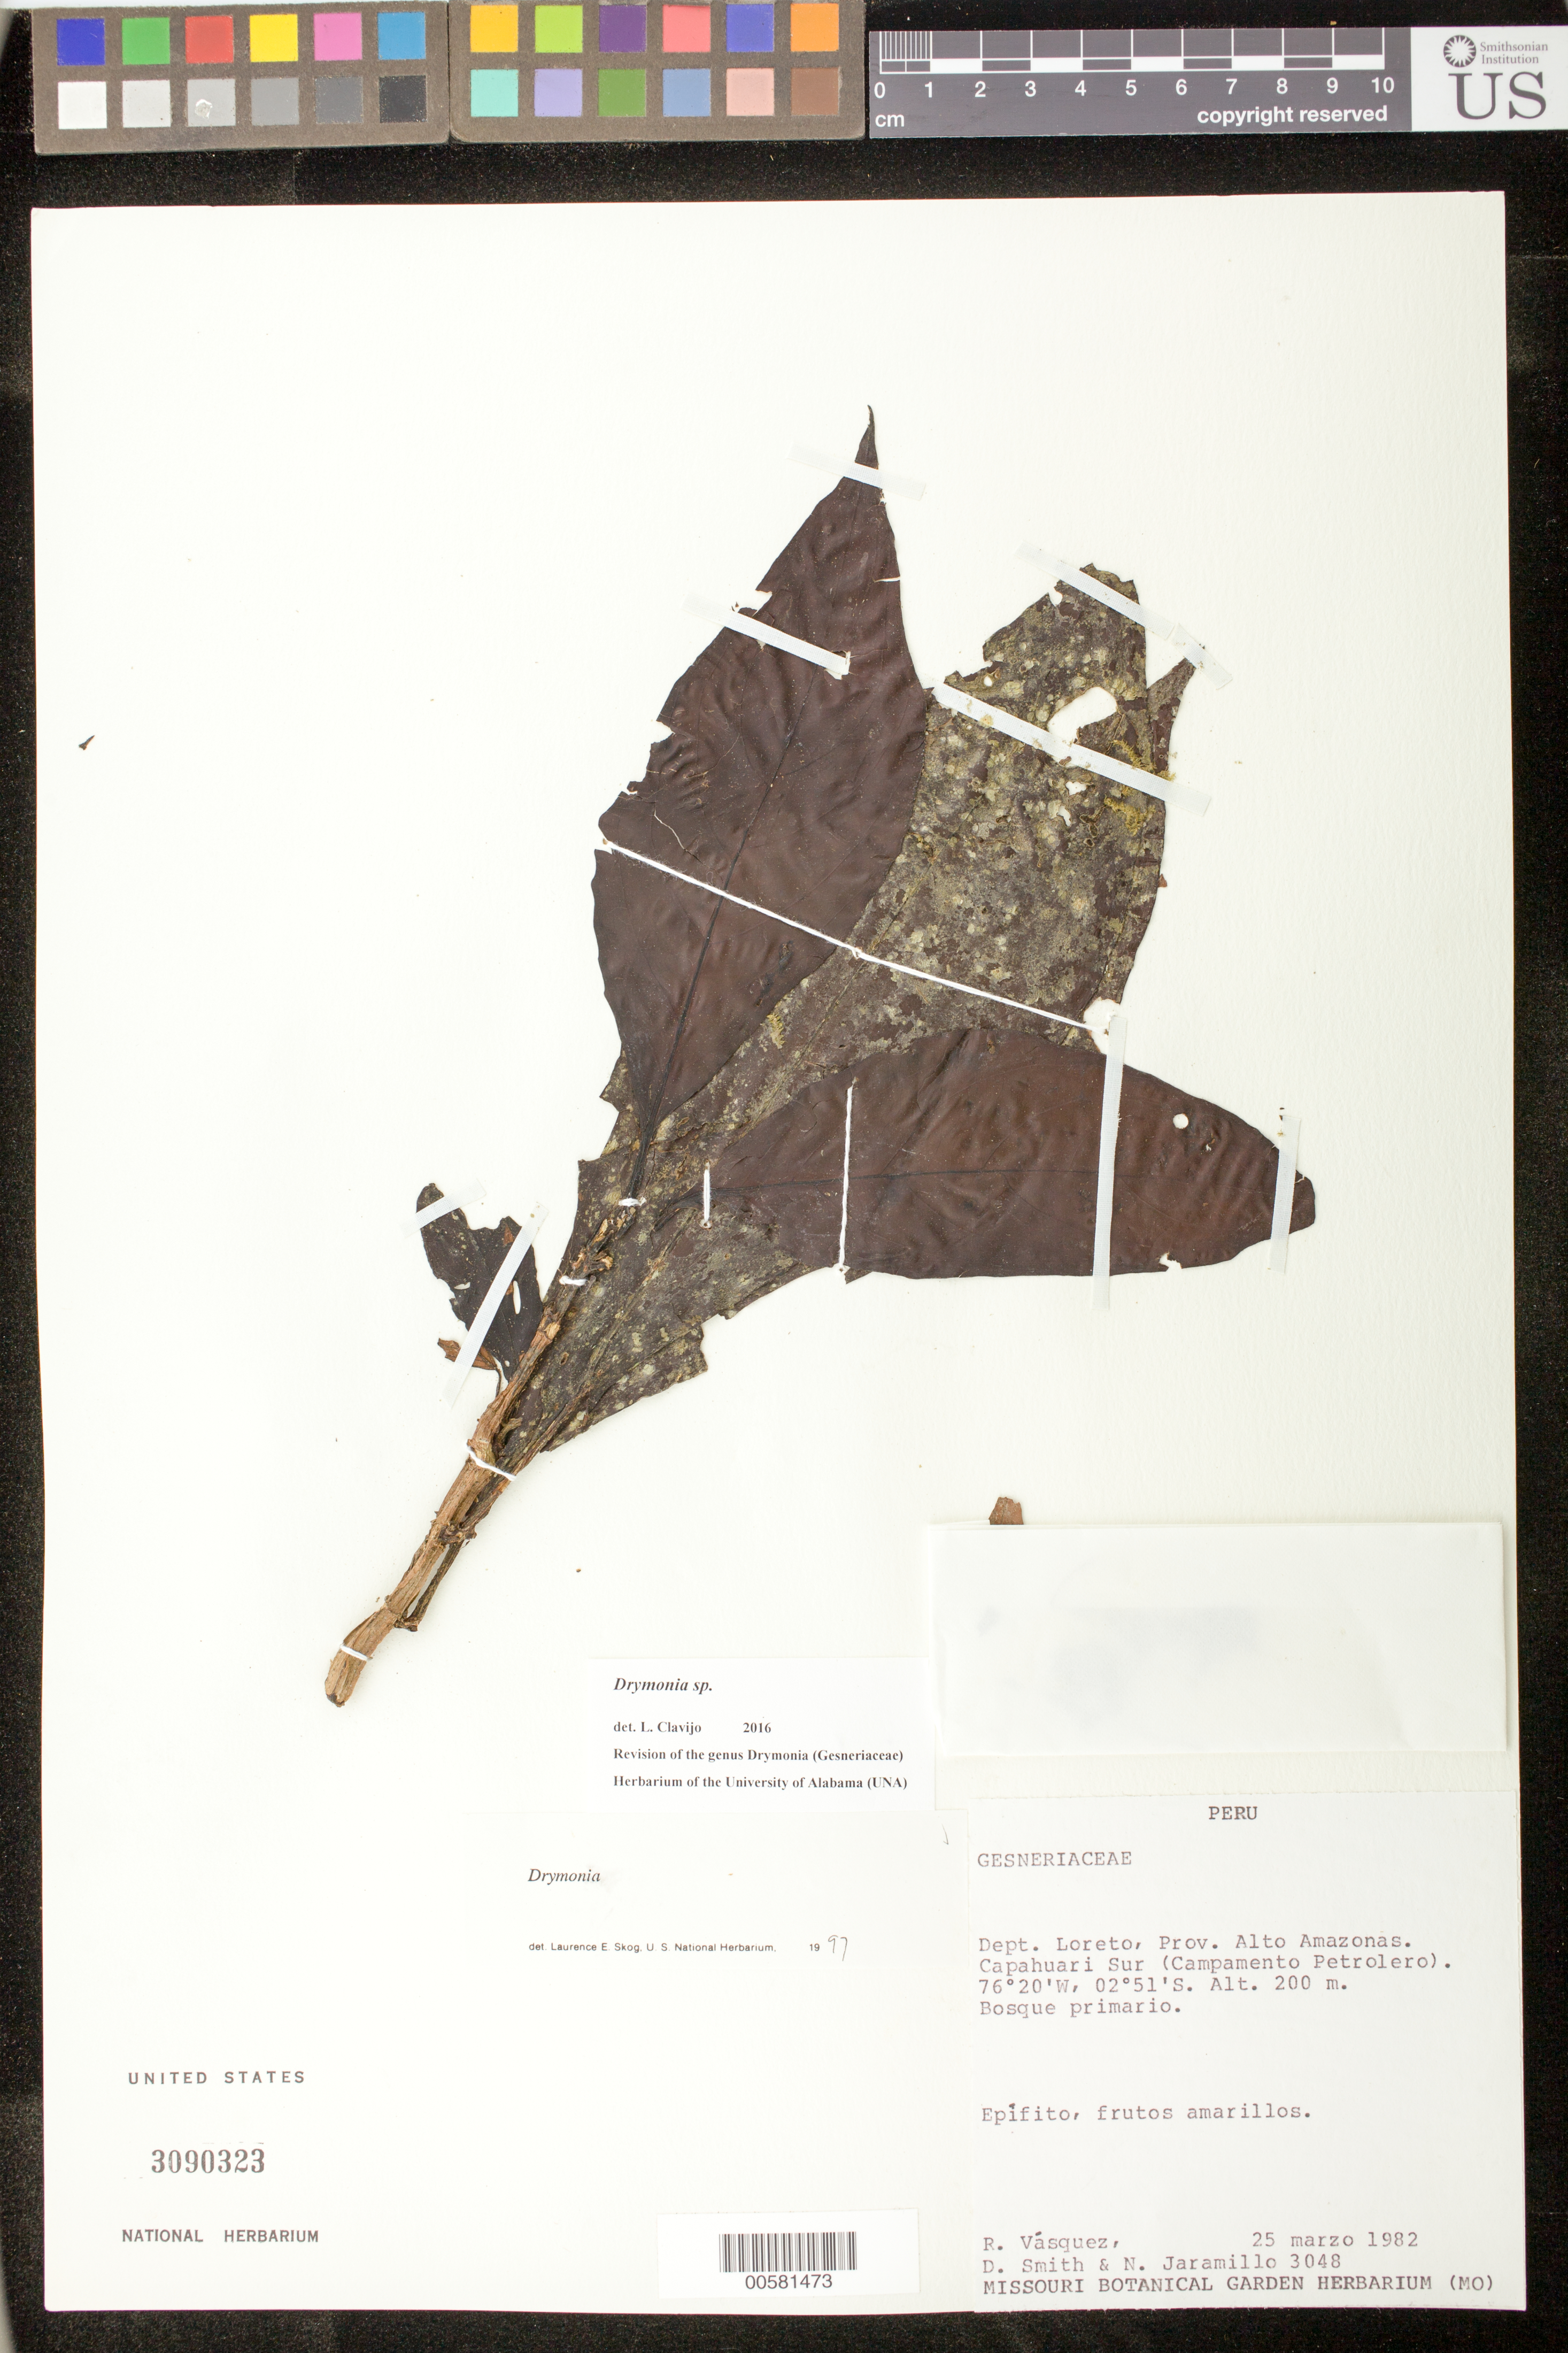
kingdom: Plantae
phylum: Tracheophyta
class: Magnoliopsida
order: Lamiales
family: Gesneriaceae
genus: Drymonia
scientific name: Drymonia sp.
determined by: Clark, J. L., (SEL), The Marie Selby Botanical Garden (UNITED STATES)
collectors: R. Vásquez & N. Jaramillo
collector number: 3048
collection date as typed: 25 Mar 1982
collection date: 1982-03-25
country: Peru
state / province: Loreto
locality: Prov. Alto Amazonas; Capahuari Sur (Campamento Petrolero)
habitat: Bosque primario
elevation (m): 200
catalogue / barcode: US 3090323